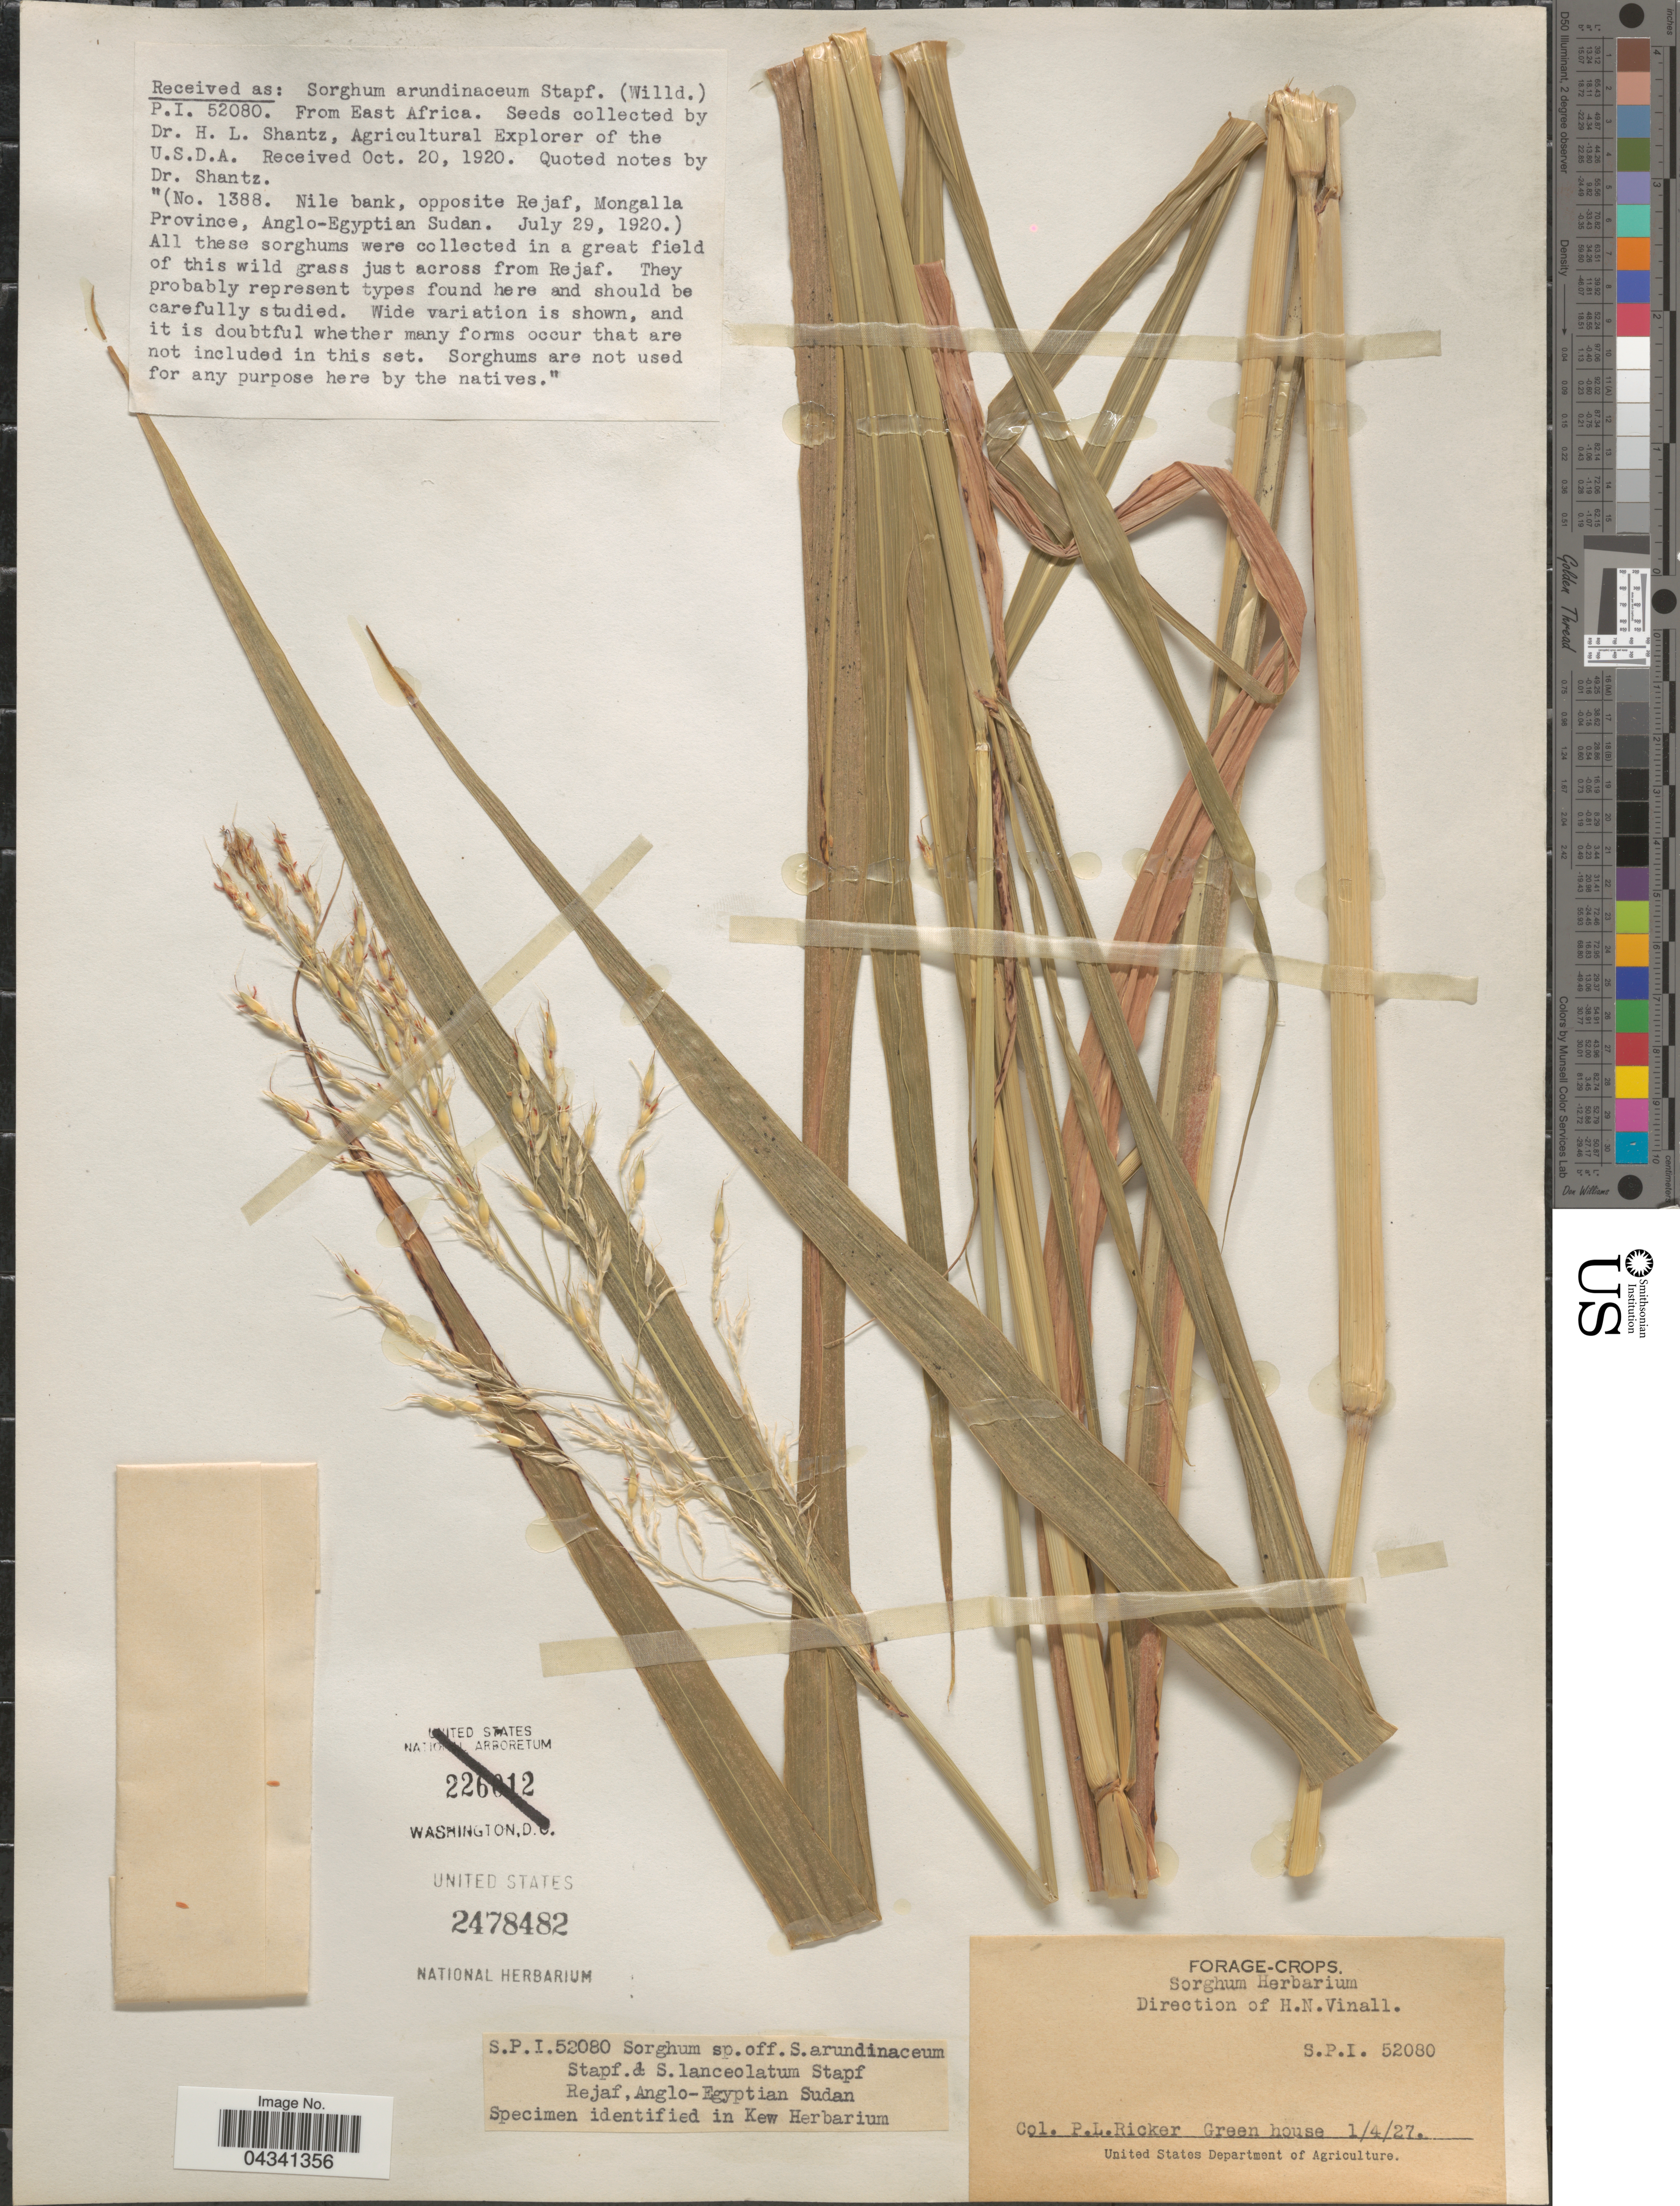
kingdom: Plantae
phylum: Tracheophyta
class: Liliopsida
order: Poales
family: Poaceae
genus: Sorghum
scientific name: Sorghum arundinaceum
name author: (Desv.) Stapf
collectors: P. Ricker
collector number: S.P.I. 52080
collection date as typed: Transcribed d/m/y: 1/4/27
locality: Green house.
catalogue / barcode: US 2478482